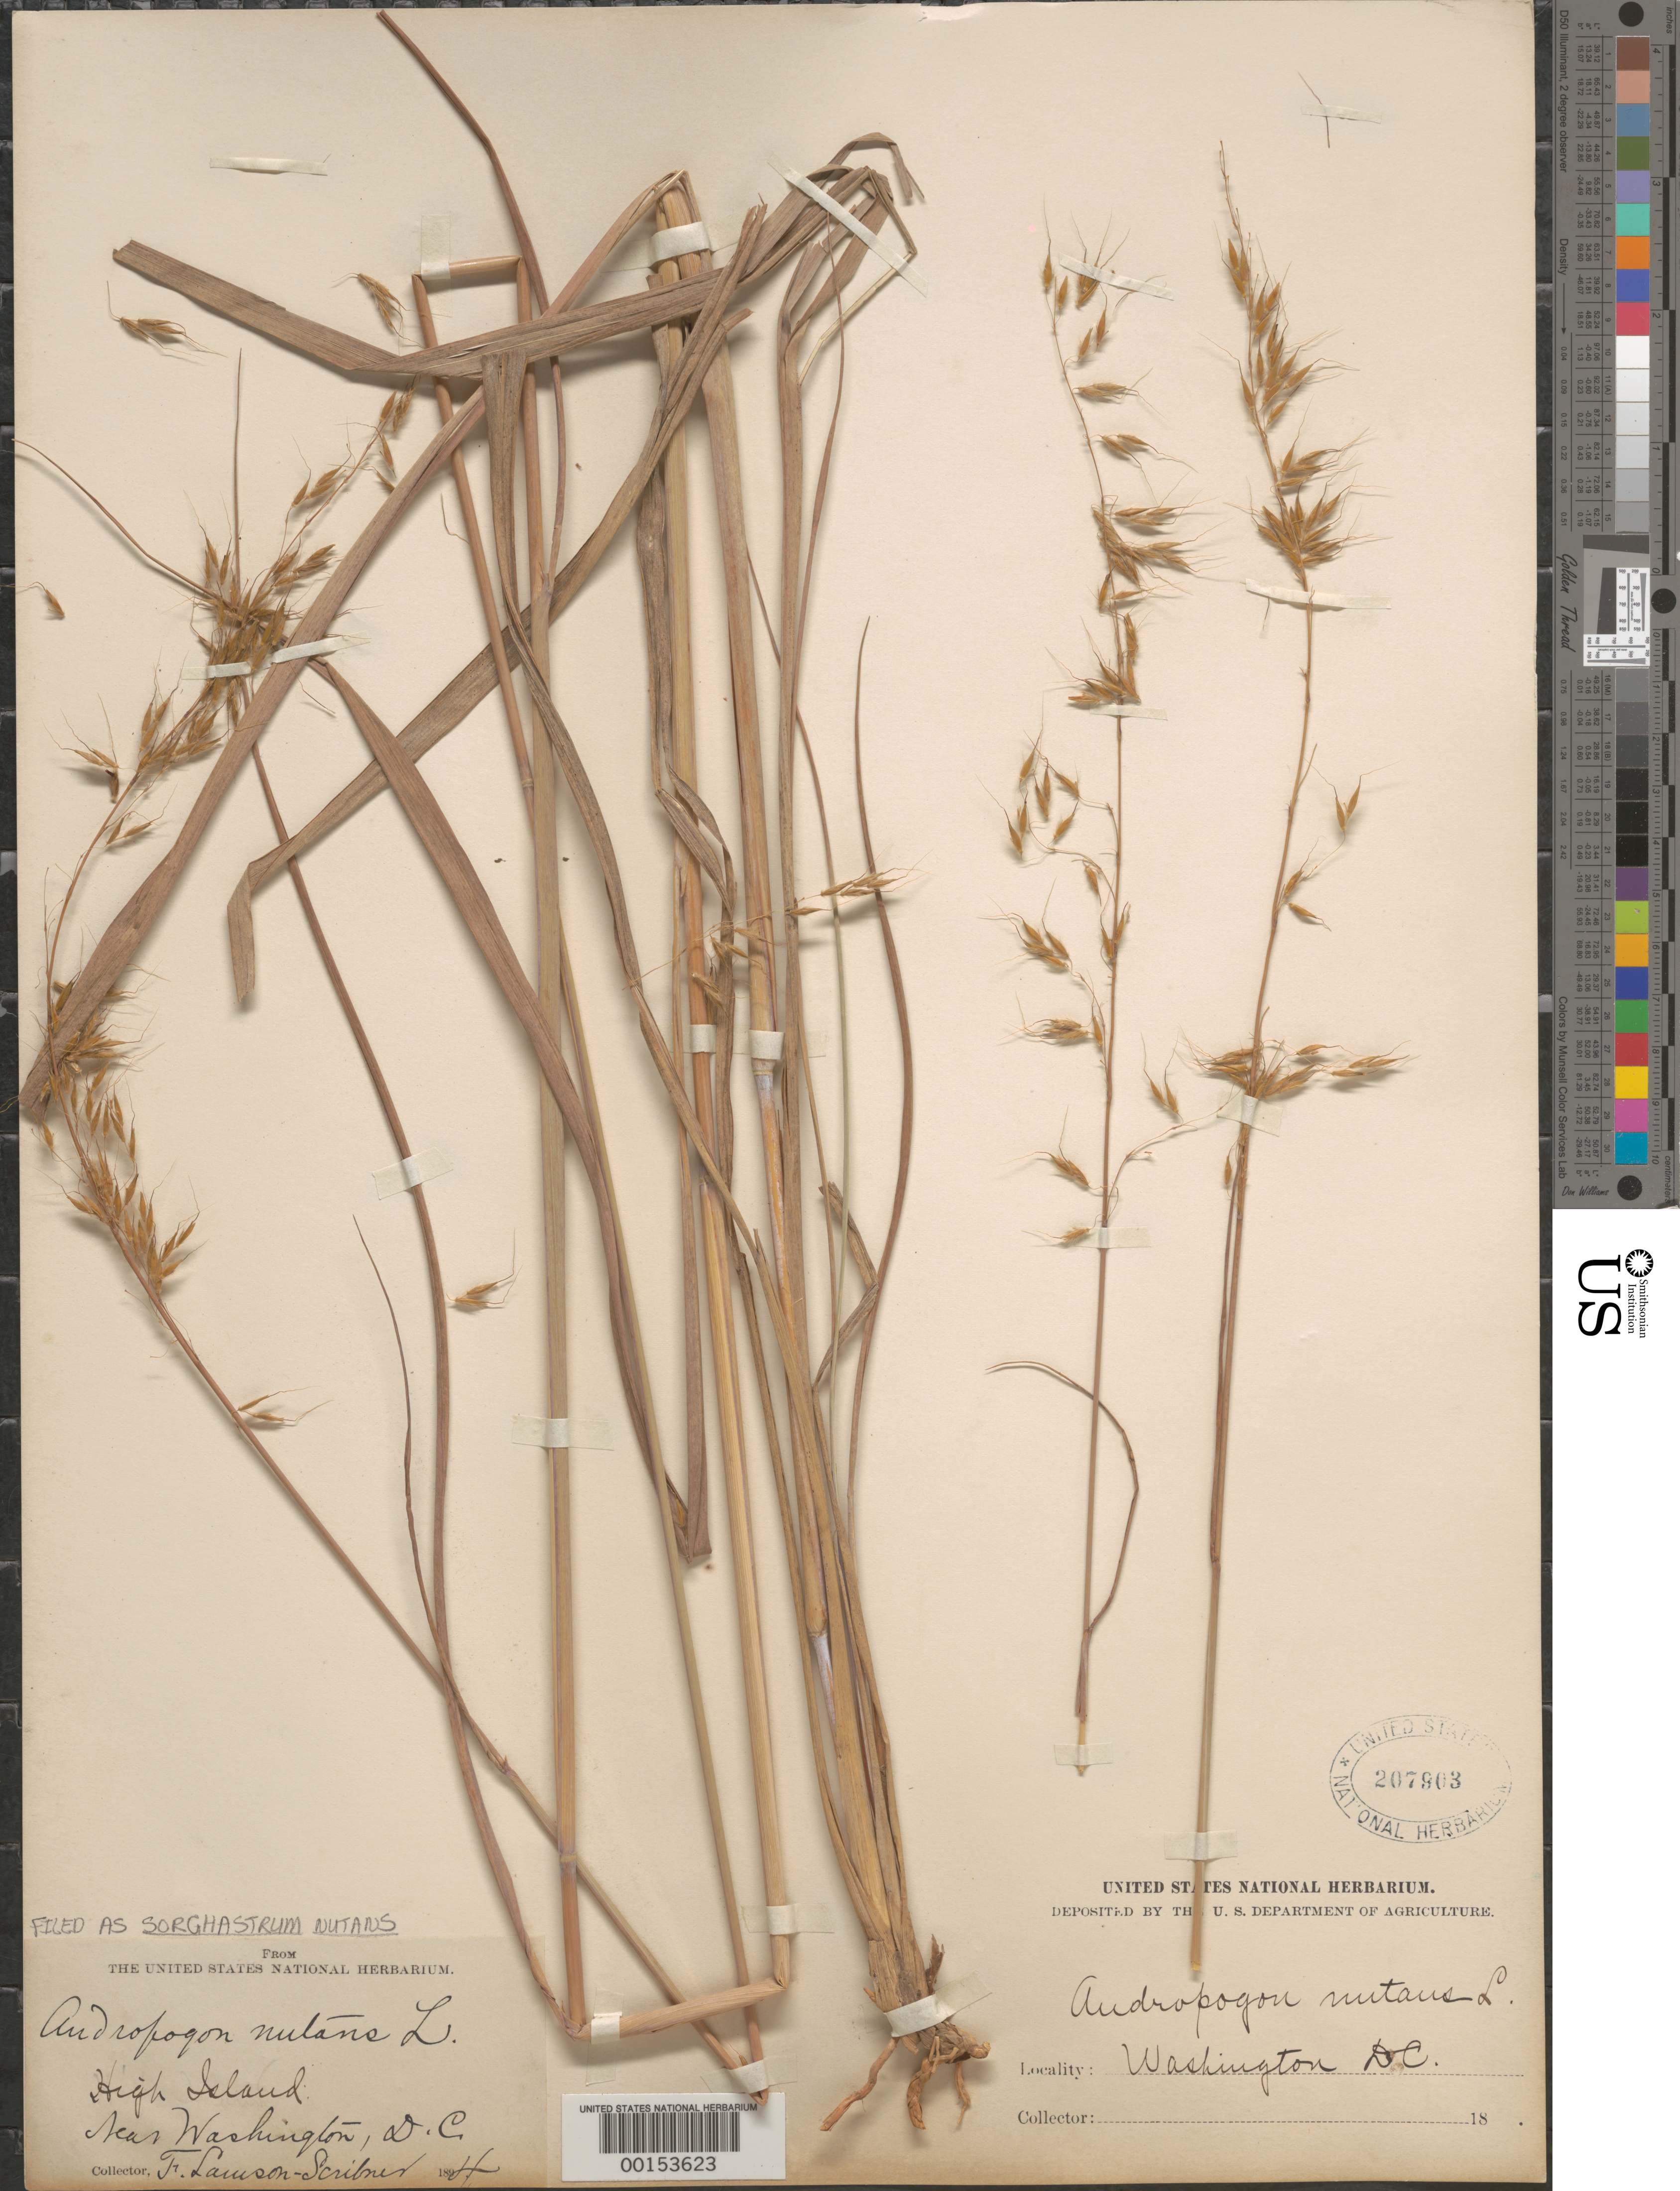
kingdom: Plantae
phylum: Tracheophyta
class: Liliopsida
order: Poales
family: Poaceae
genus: Sorghastrum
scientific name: Sorghastrum nutans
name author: (L.) Nash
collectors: F. L. Scribner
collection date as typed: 1894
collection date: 1894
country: United States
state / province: Maryland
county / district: Montgomery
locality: High Island, near Washington, DC C. & O. Canal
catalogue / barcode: US 207903